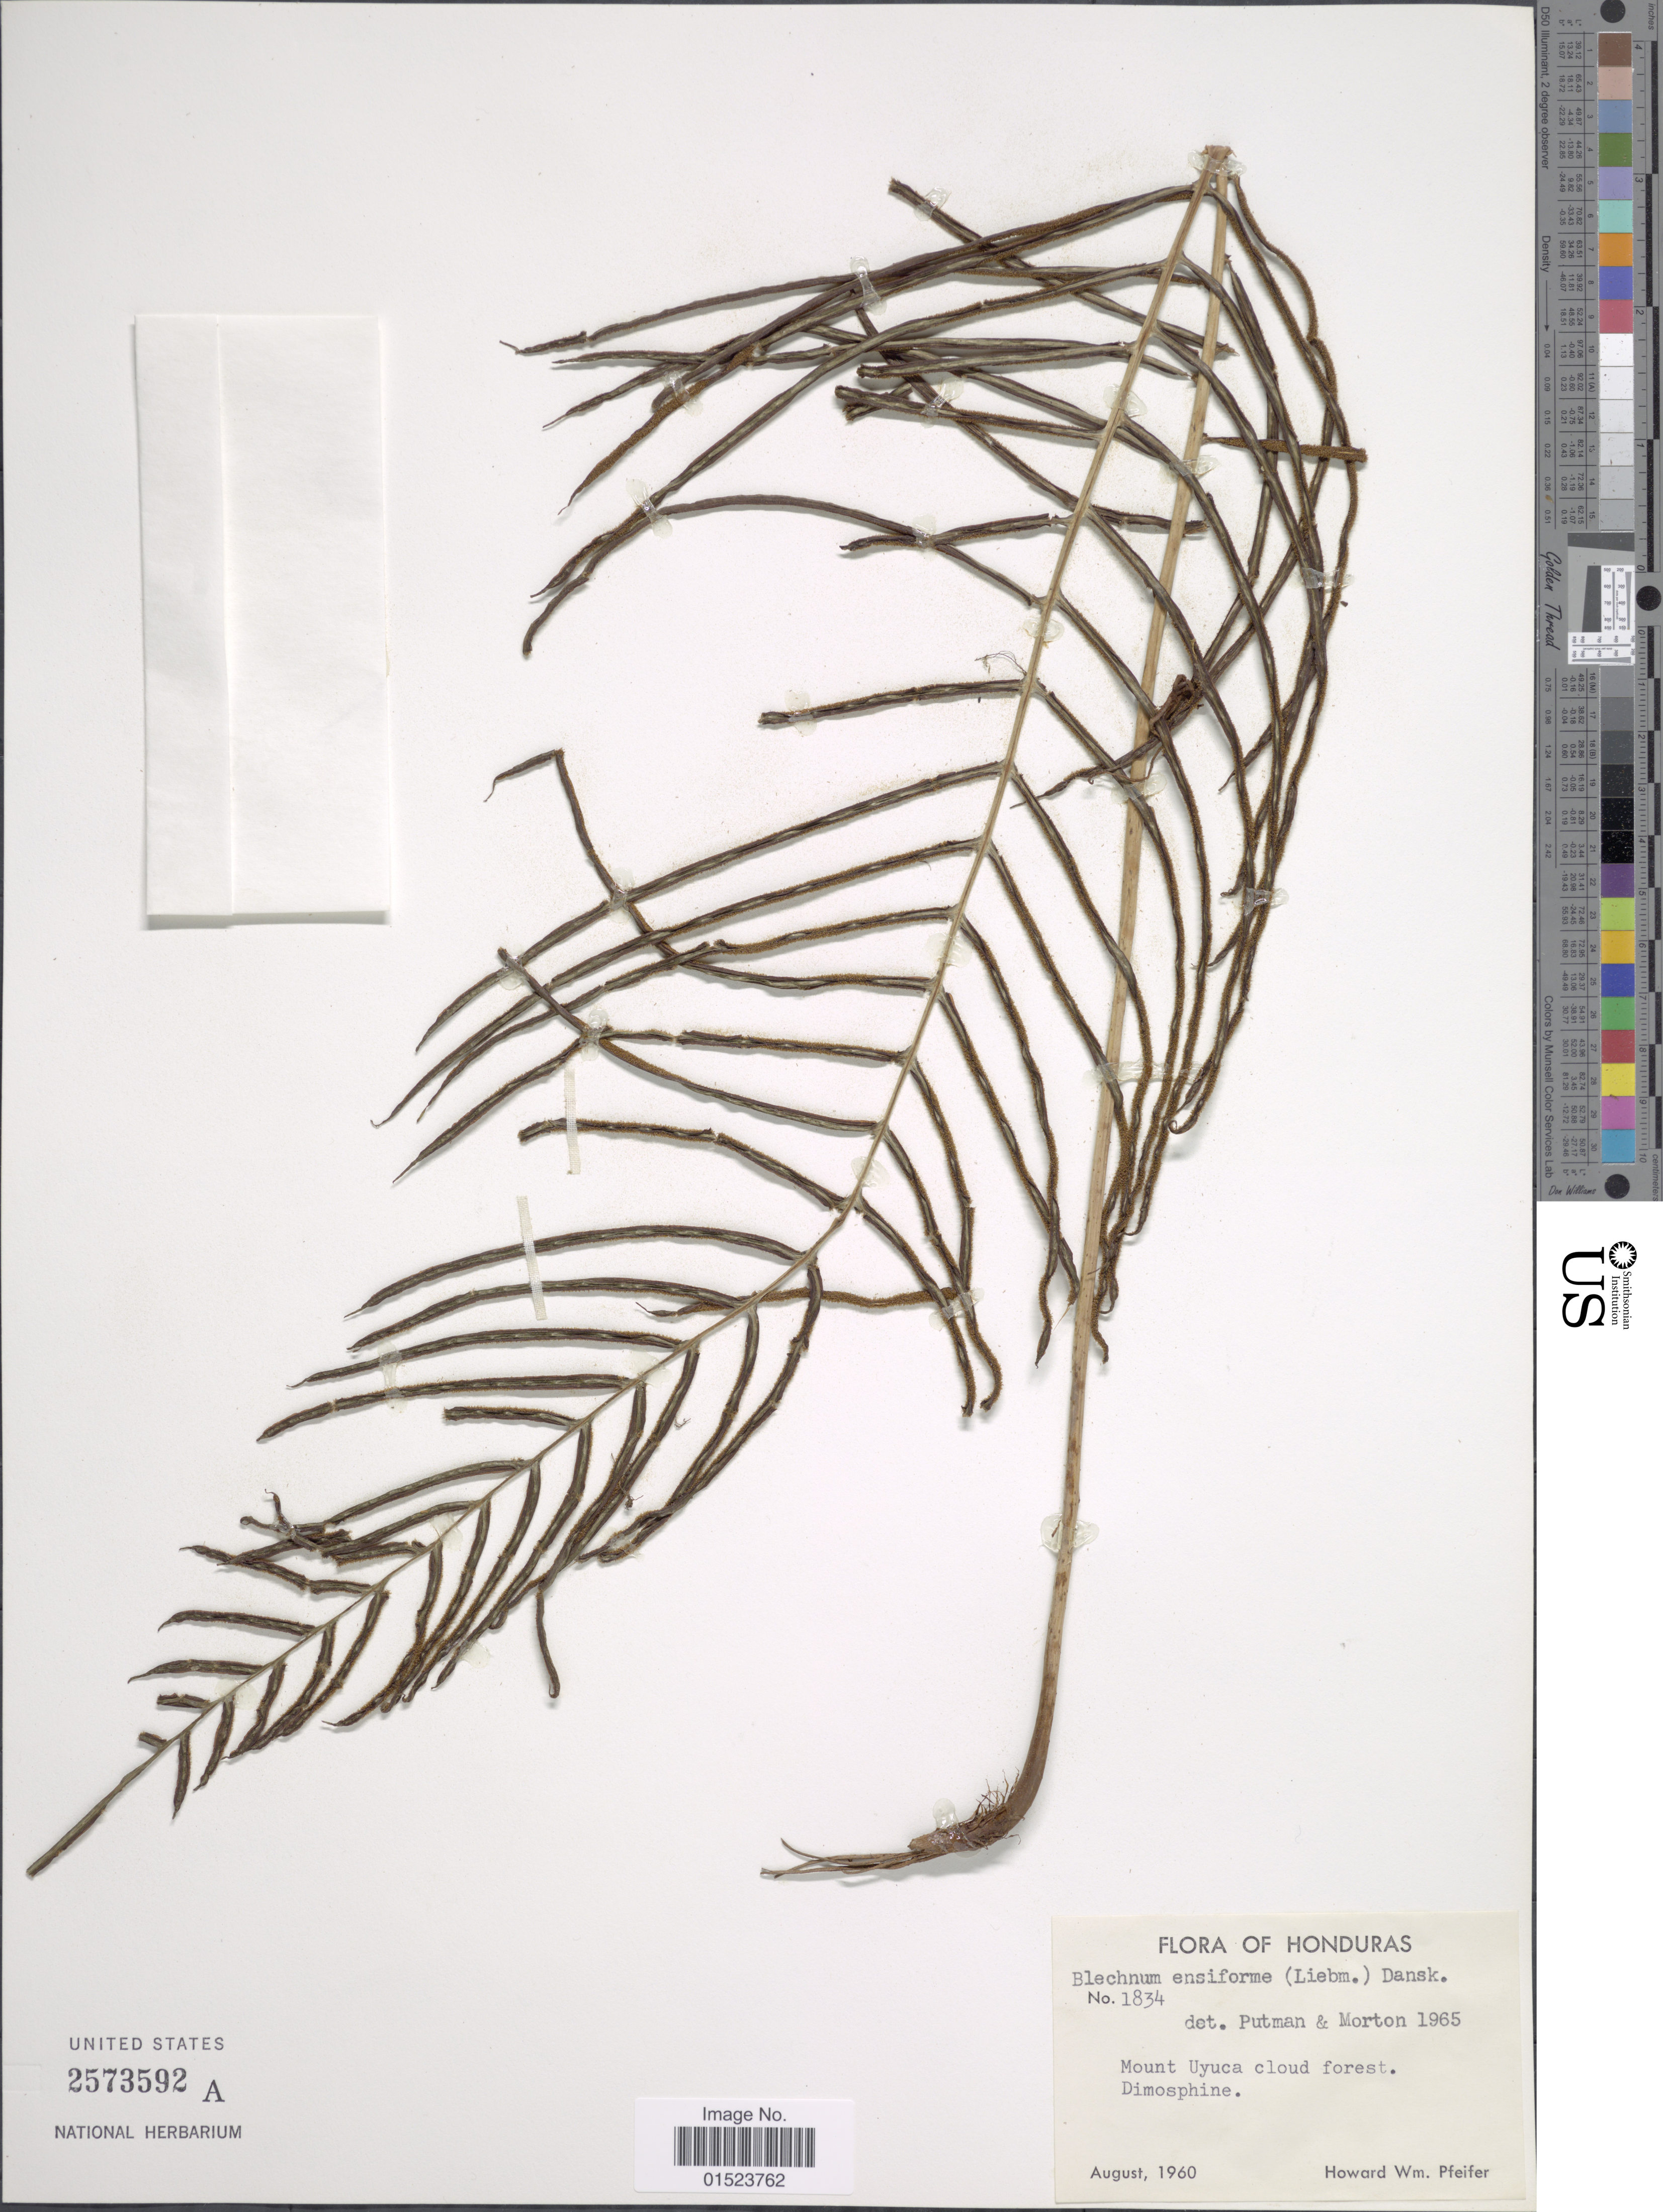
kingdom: Plantae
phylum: Tracheophyta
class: Polypodiopsida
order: Polypodiales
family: Blechnaceae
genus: Blechnum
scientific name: Blechnum ensiforme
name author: (Liebm.) C. Chr.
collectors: H. W. Pfeifer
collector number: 1834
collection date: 1960-08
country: Honduras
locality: Mount Uyuca cloud forest, Dimosphine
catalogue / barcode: US 2573592A